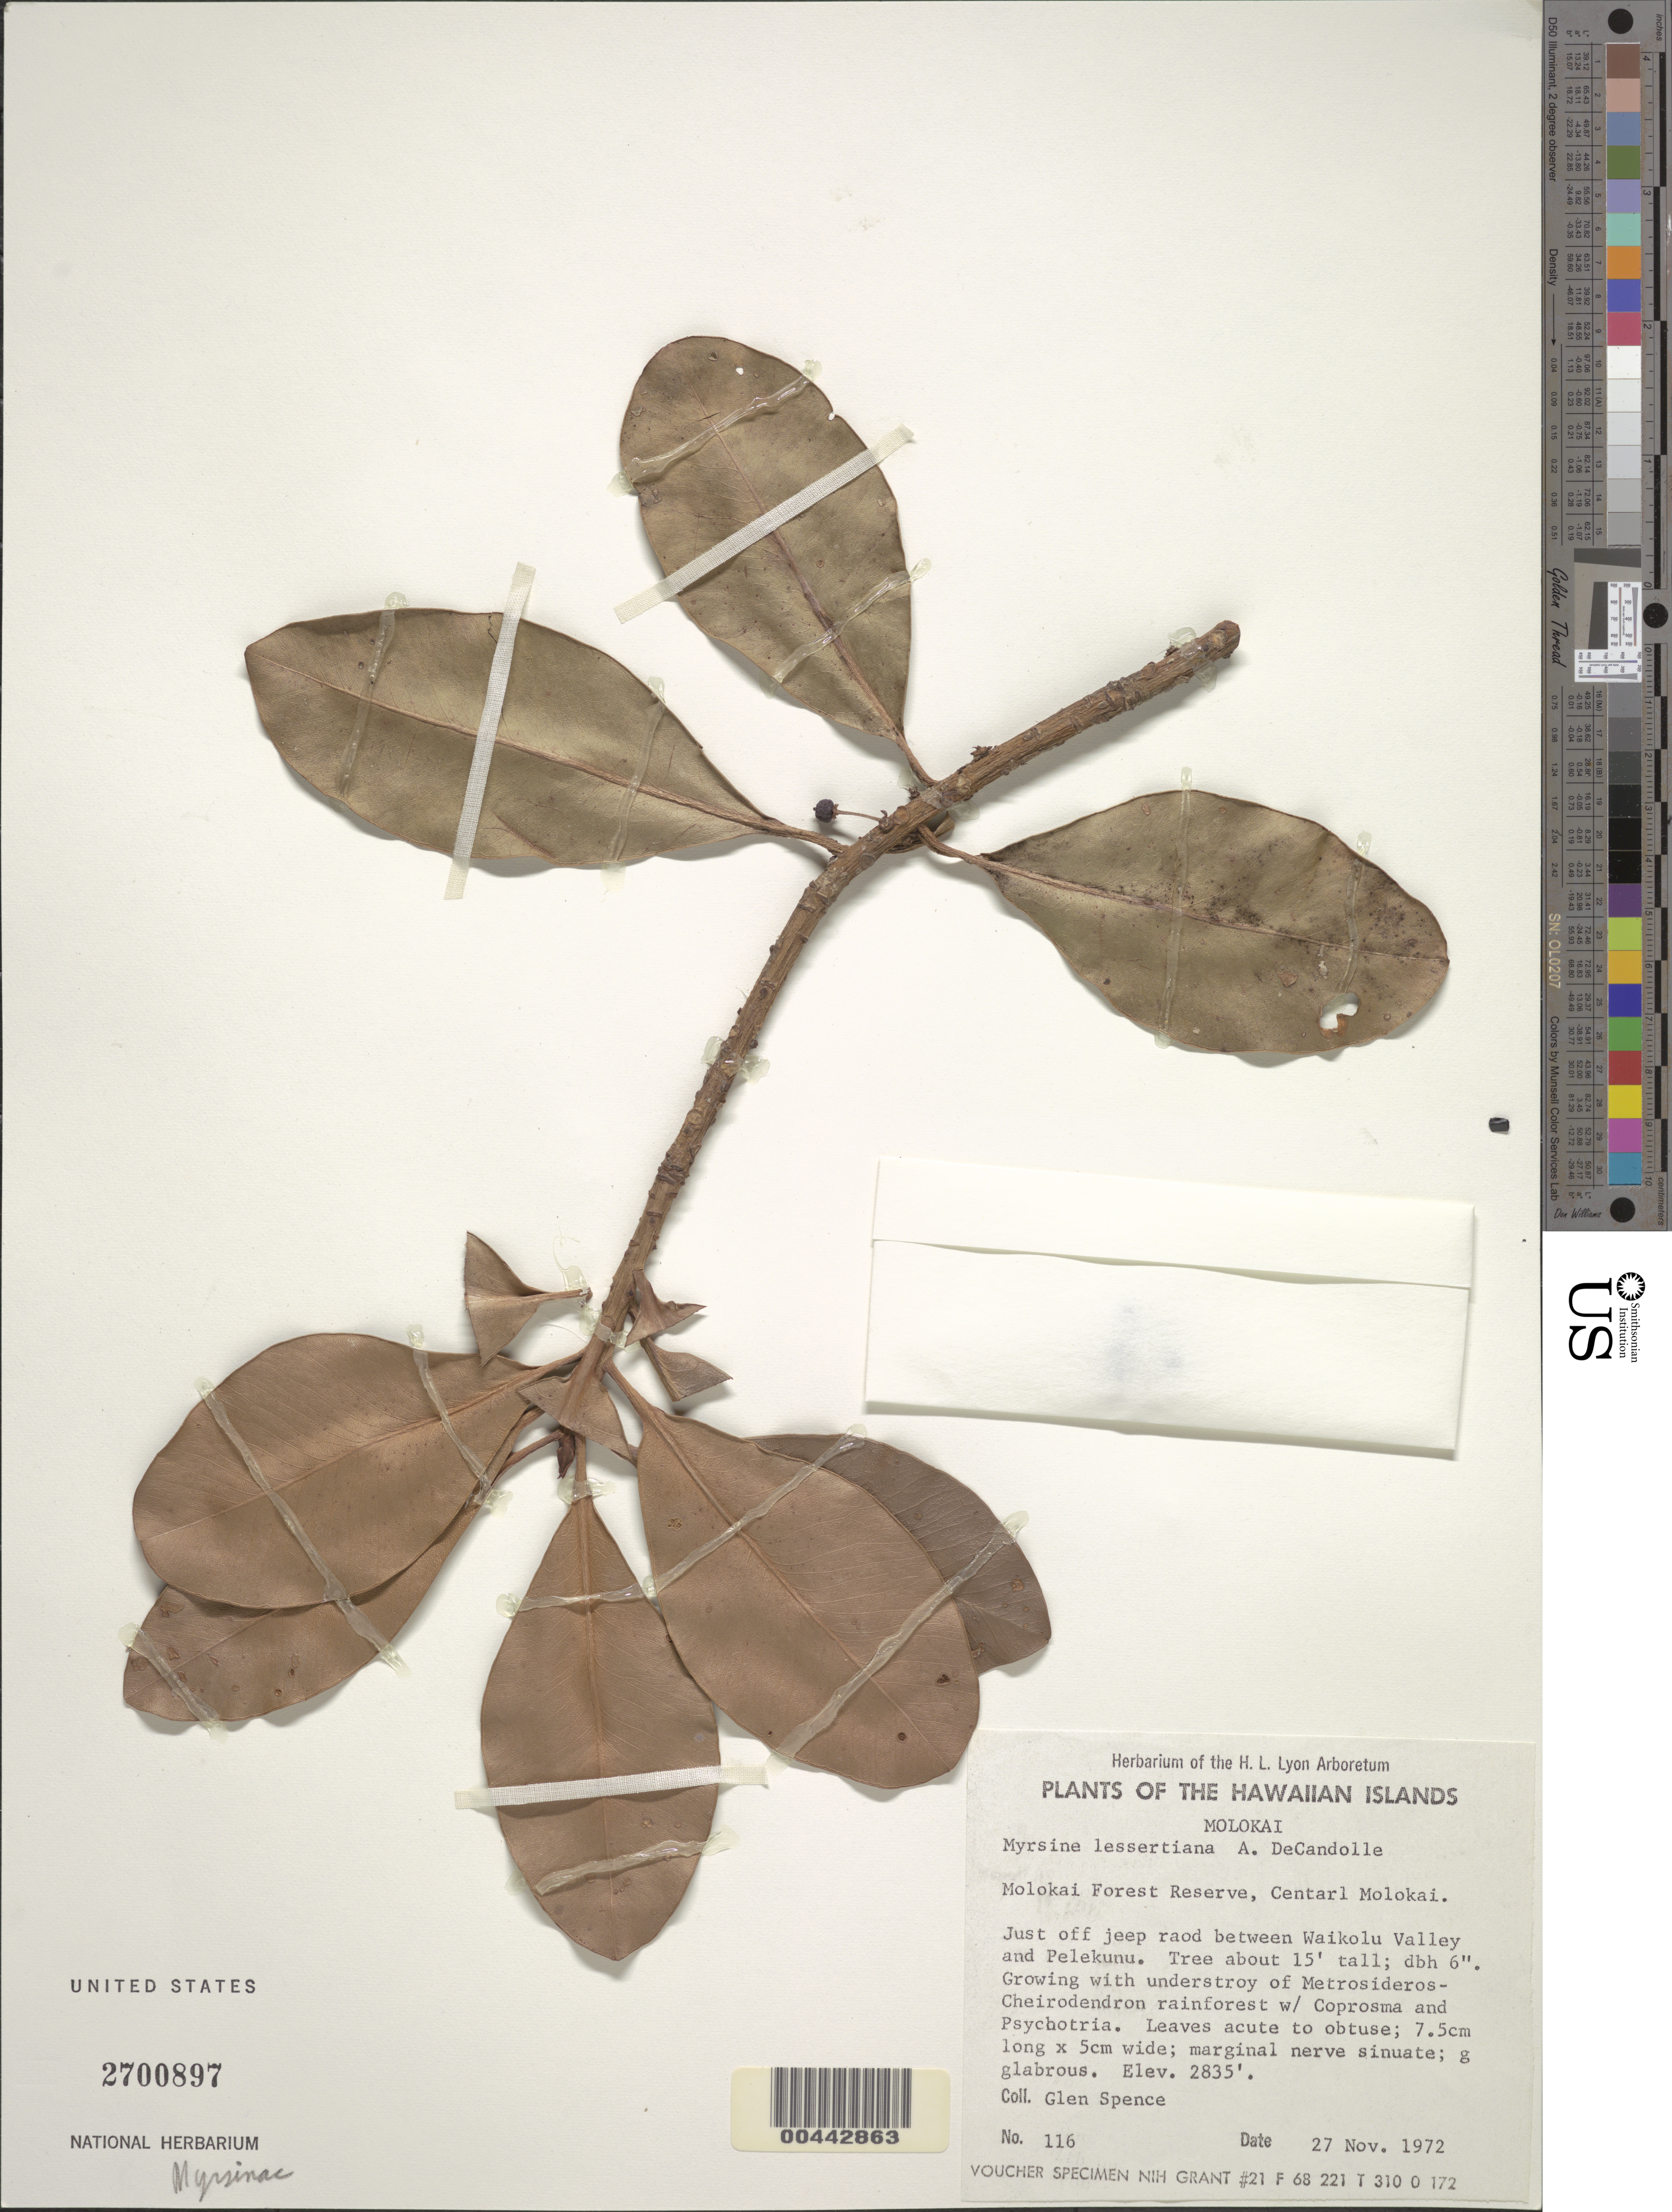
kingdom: Plantae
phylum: Tracheophyta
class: Magnoliopsida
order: Ericales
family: Primulaceae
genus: Myrsine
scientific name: Myrsine lessertiana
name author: A. DC.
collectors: G. Spence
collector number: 116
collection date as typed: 27 Nov 1972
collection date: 1972-11-27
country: United States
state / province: Hawaii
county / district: Maui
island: Moloka'i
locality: Central Molokai, Molokai Forest Reserve, just off jeep road between Waikolu Valley and Pelekunu.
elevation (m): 864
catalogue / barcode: US 2700897